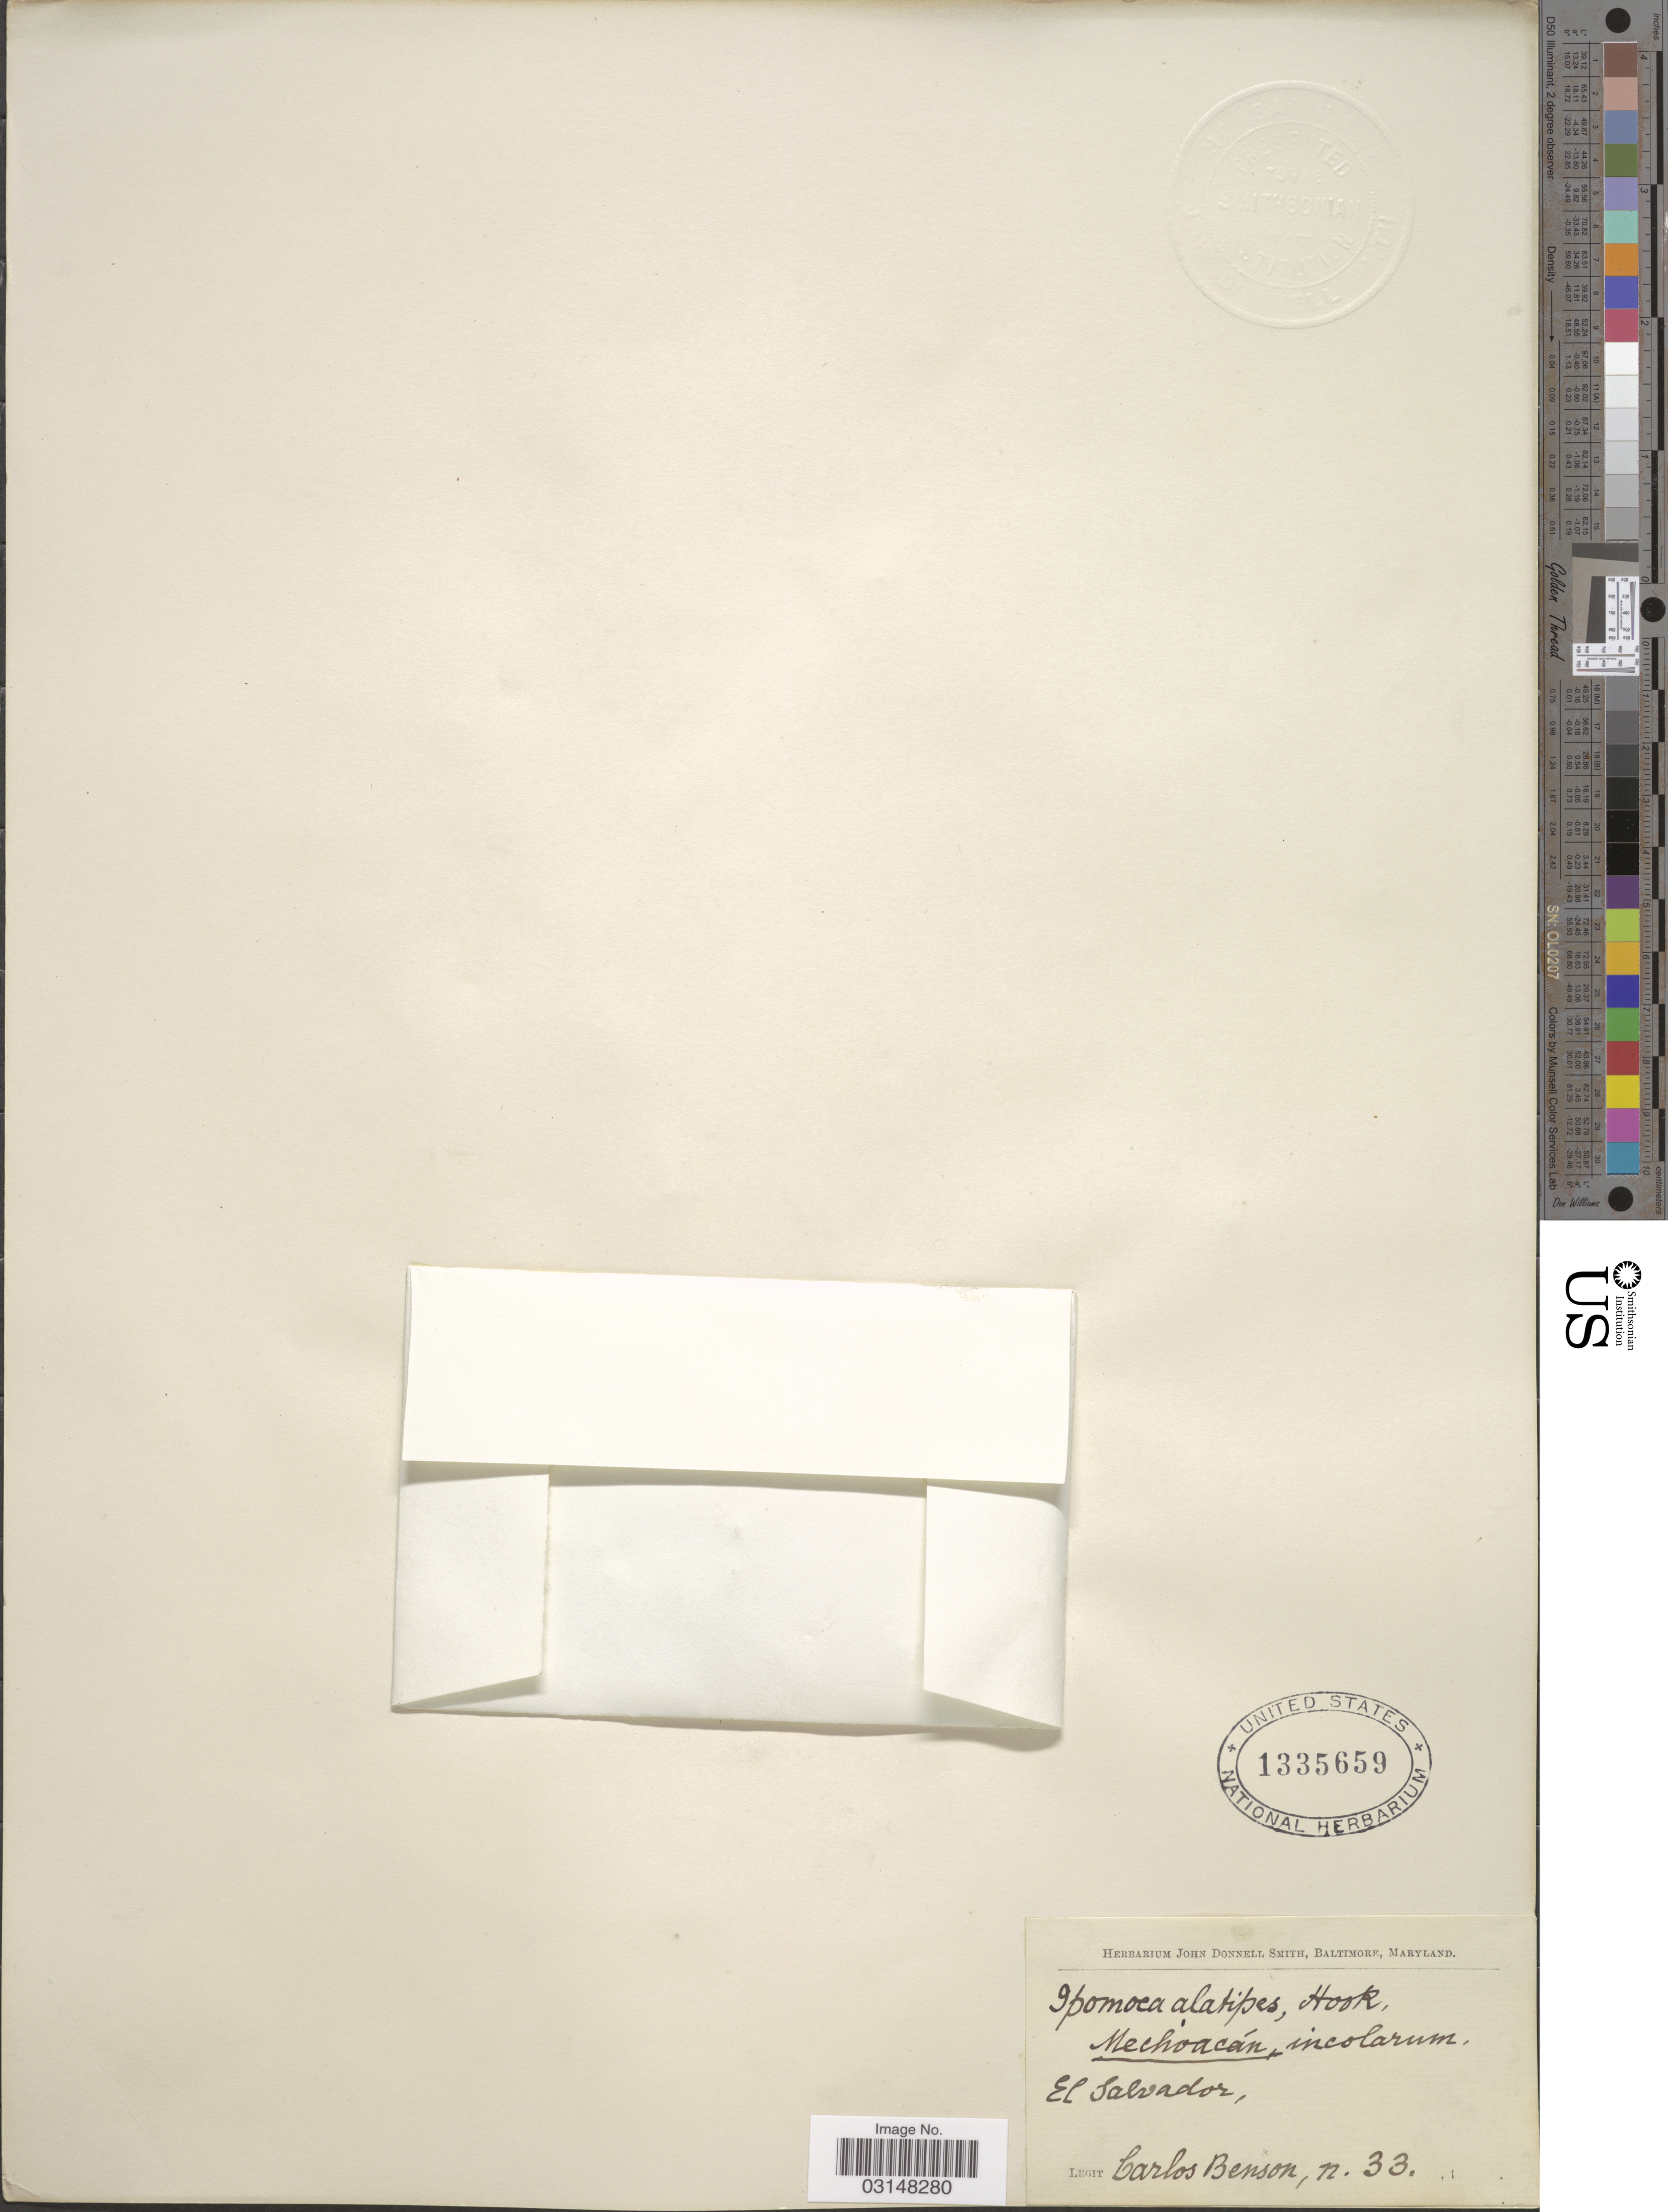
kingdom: Plantae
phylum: Tracheophyta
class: Magnoliopsida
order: Solanales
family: Convolvulaceae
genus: Operculina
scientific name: Operculina pteripes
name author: (G. Don) O'Donell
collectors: C. Renson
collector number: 33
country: El Salvador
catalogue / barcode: US 1335659